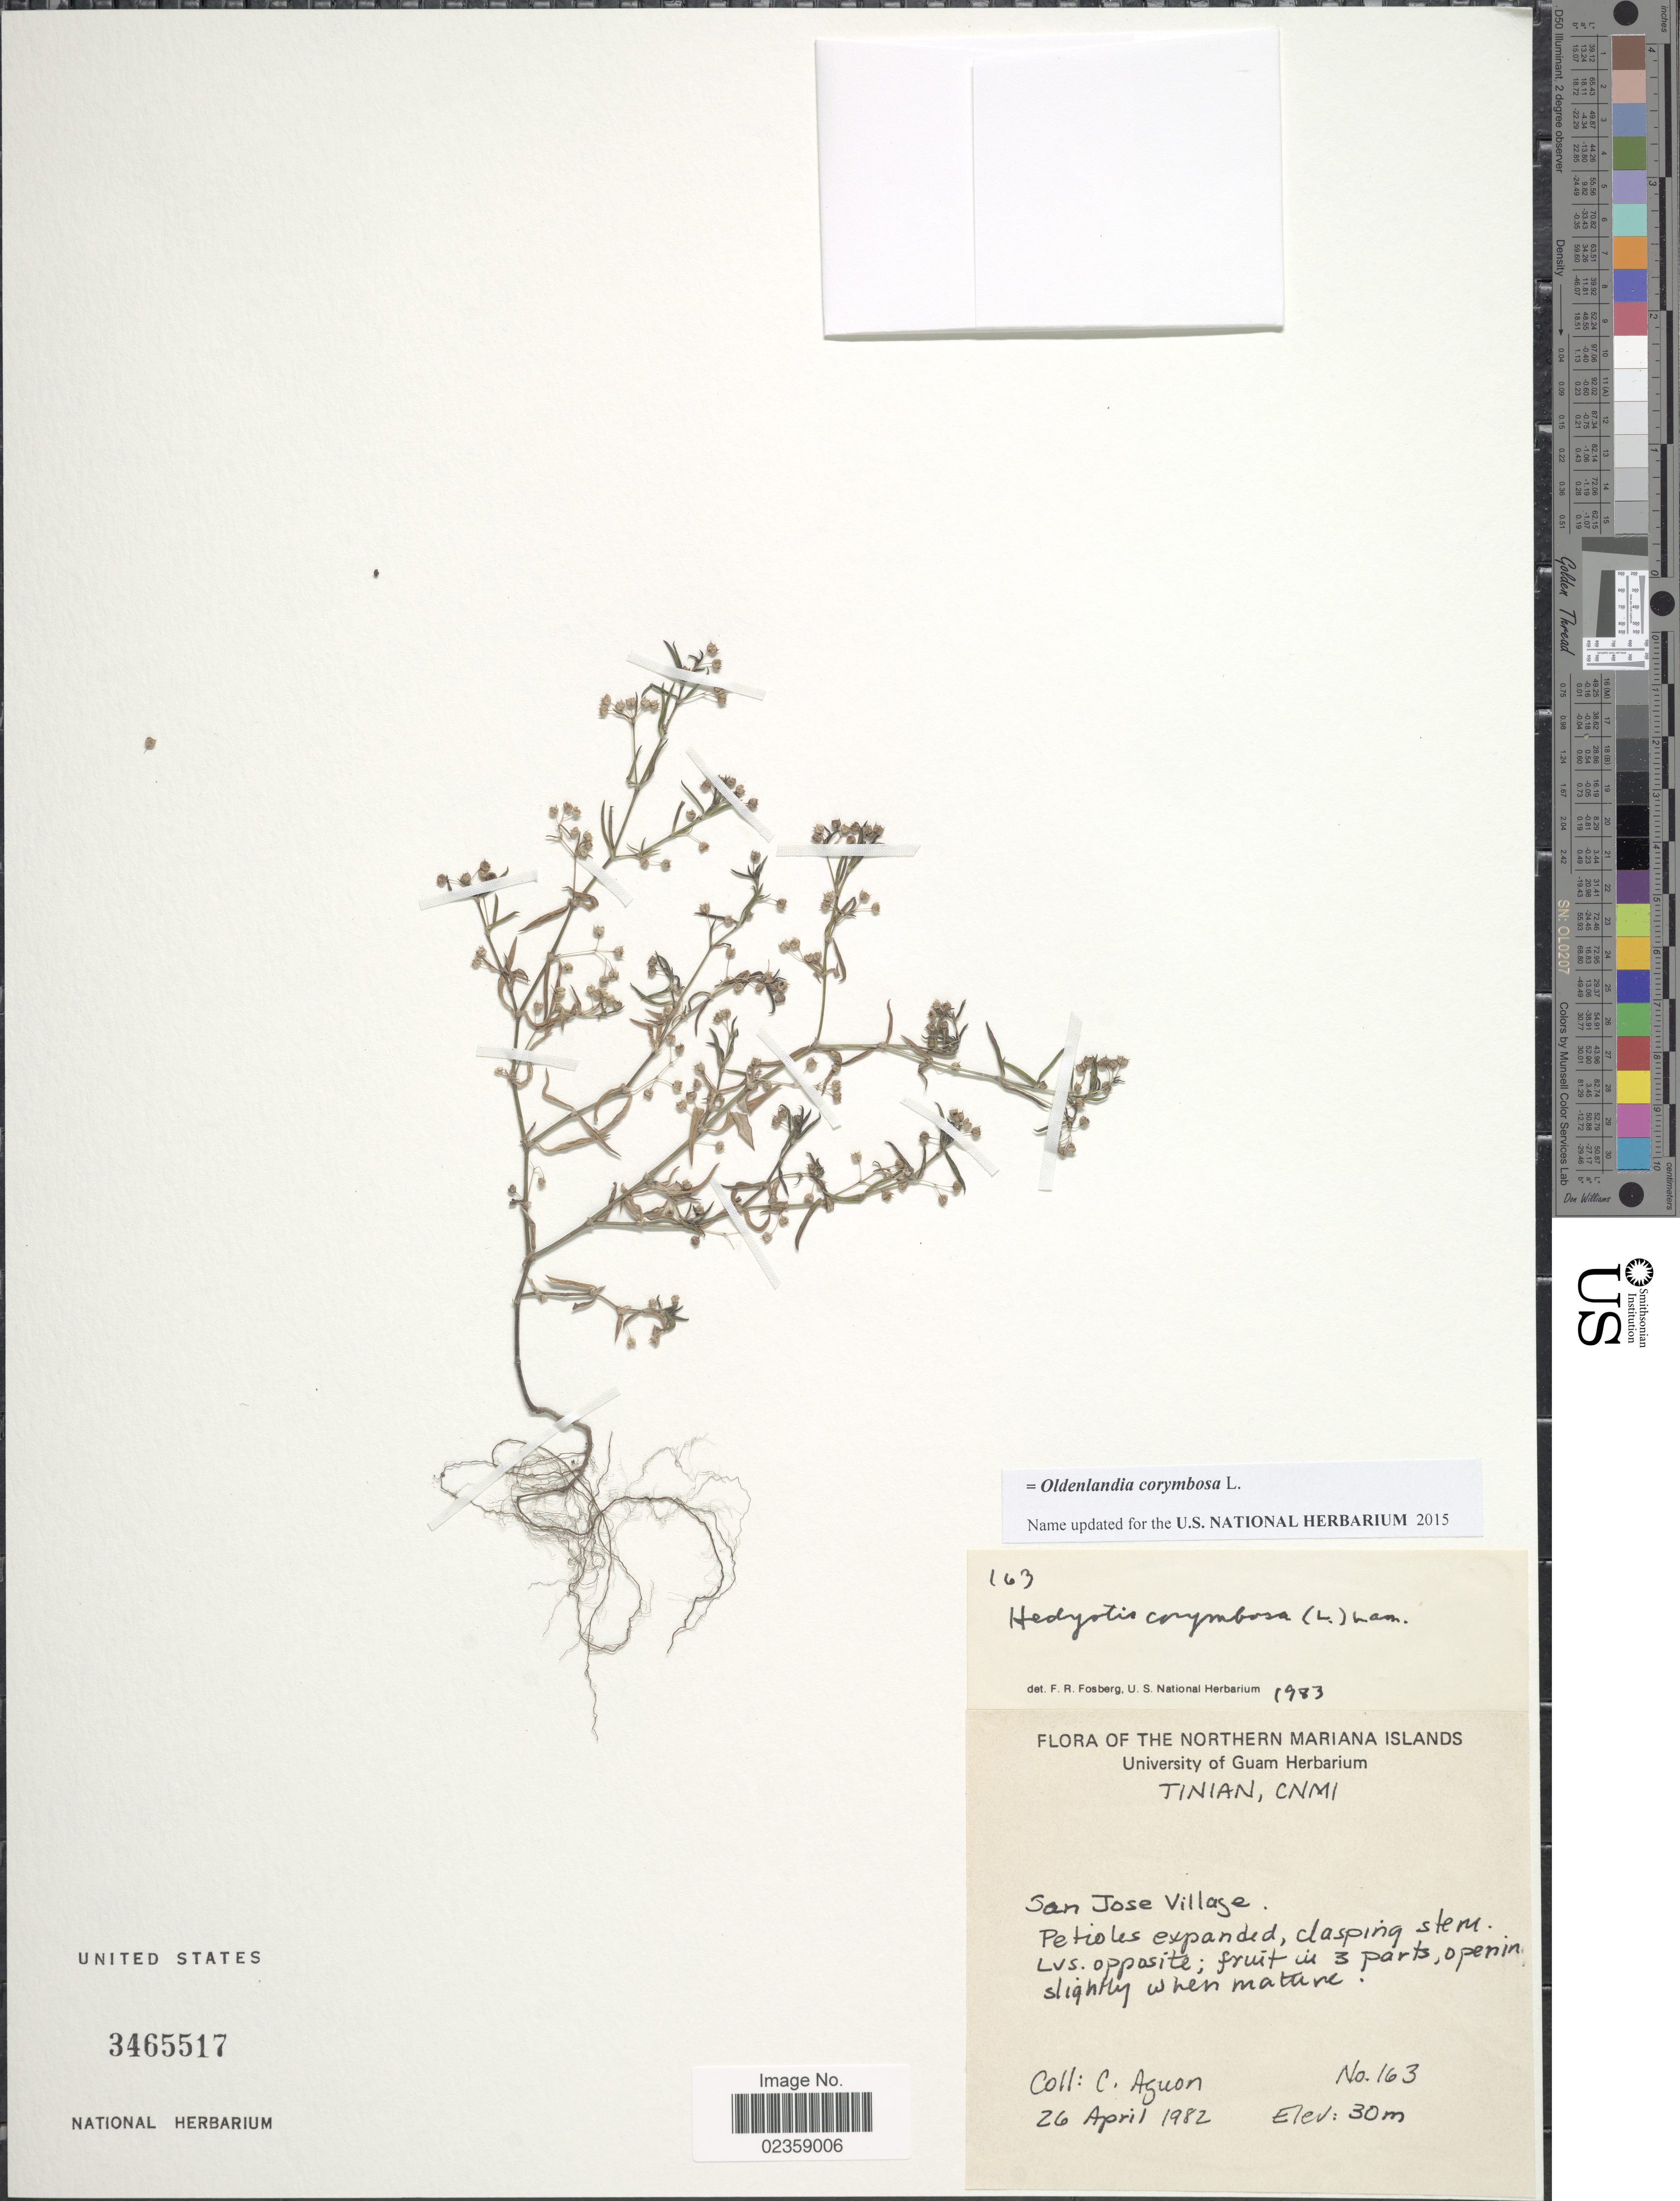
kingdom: Plantae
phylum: Tracheophyta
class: Magnoliopsida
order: Gentianales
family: Rubiaceae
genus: Oldenlandia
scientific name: Oldenlandia corymbosa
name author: L.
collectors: C. Aguon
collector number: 163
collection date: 1982-04-26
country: Northern Mariana Islands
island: Tinian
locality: Tinian, CNMI. San Jose Village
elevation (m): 30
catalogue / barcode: US 3465517